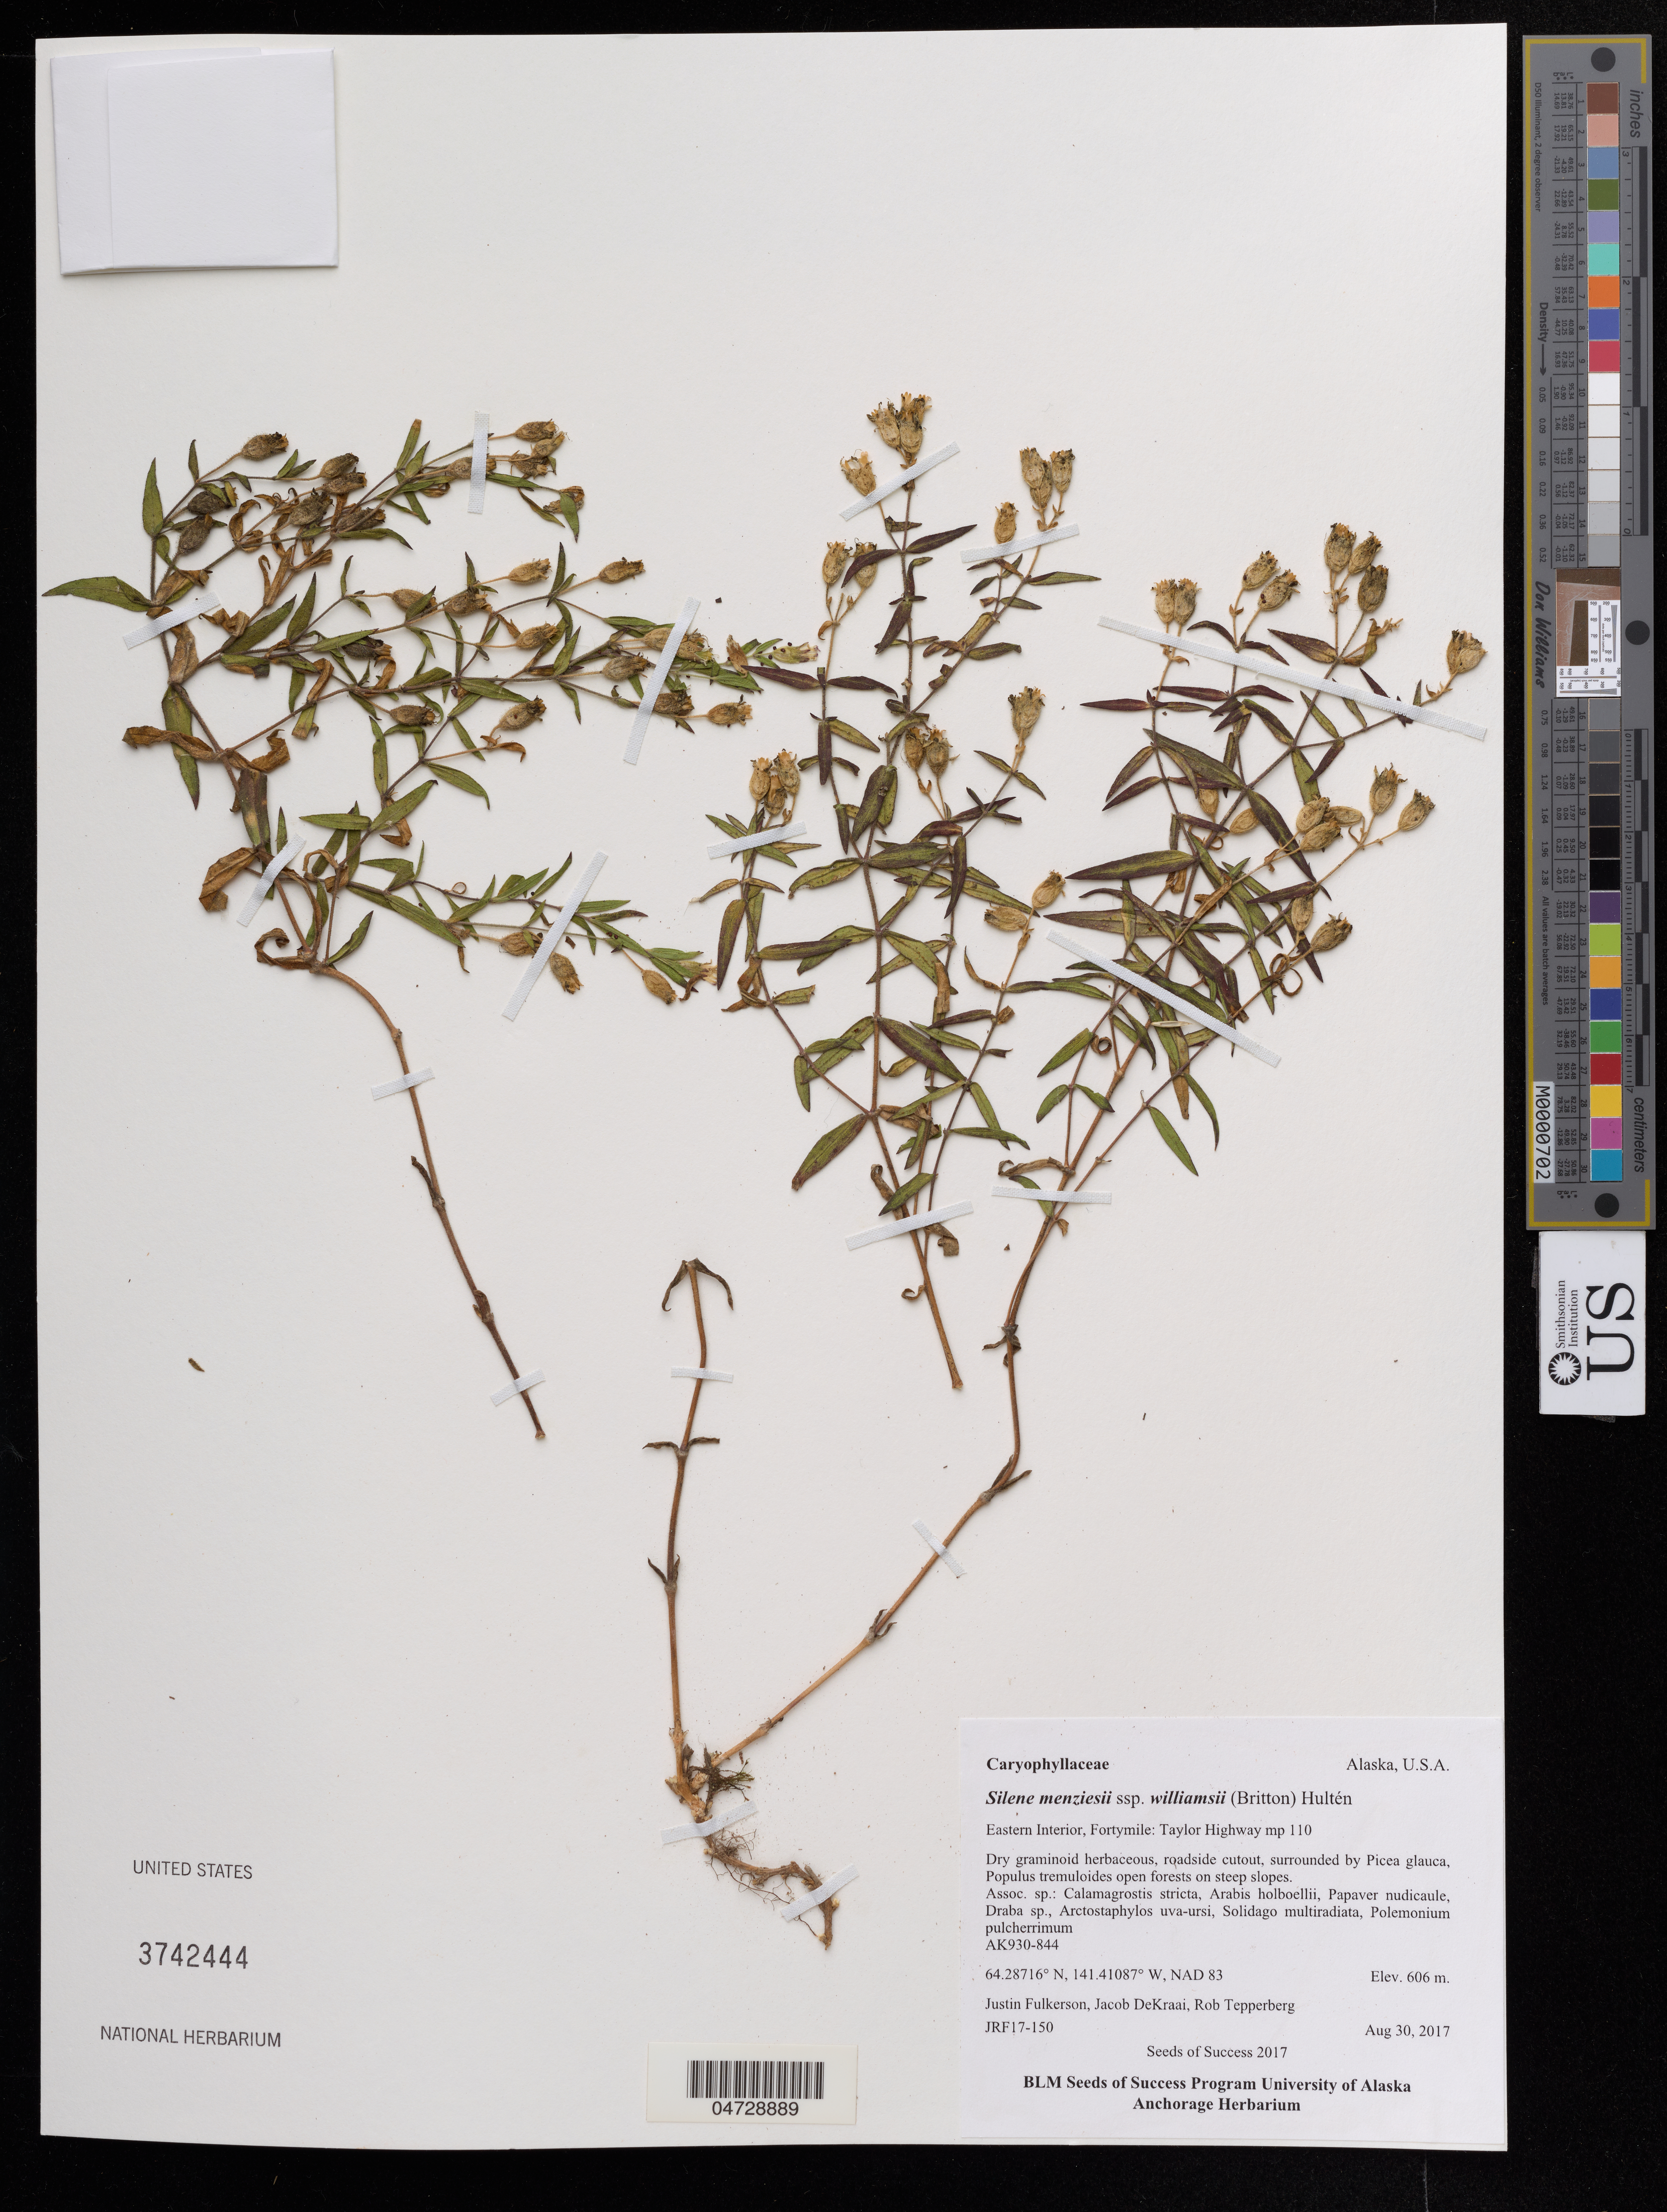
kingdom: Plantae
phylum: Tracheophyta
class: Magnoliopsida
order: Caryophyllales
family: Caryophyllaceae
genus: Silene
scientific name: Silene menziesii subsp. williamsii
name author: (Britton) Hultén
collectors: J. Fulkerson, J. DeKraai & R. Tepperberg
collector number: JRF17-150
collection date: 2017-08-30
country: United States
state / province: Alaska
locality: Eastern Interior, Fortymile: Taylor Highway mp 110.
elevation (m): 606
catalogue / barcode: US 3742444